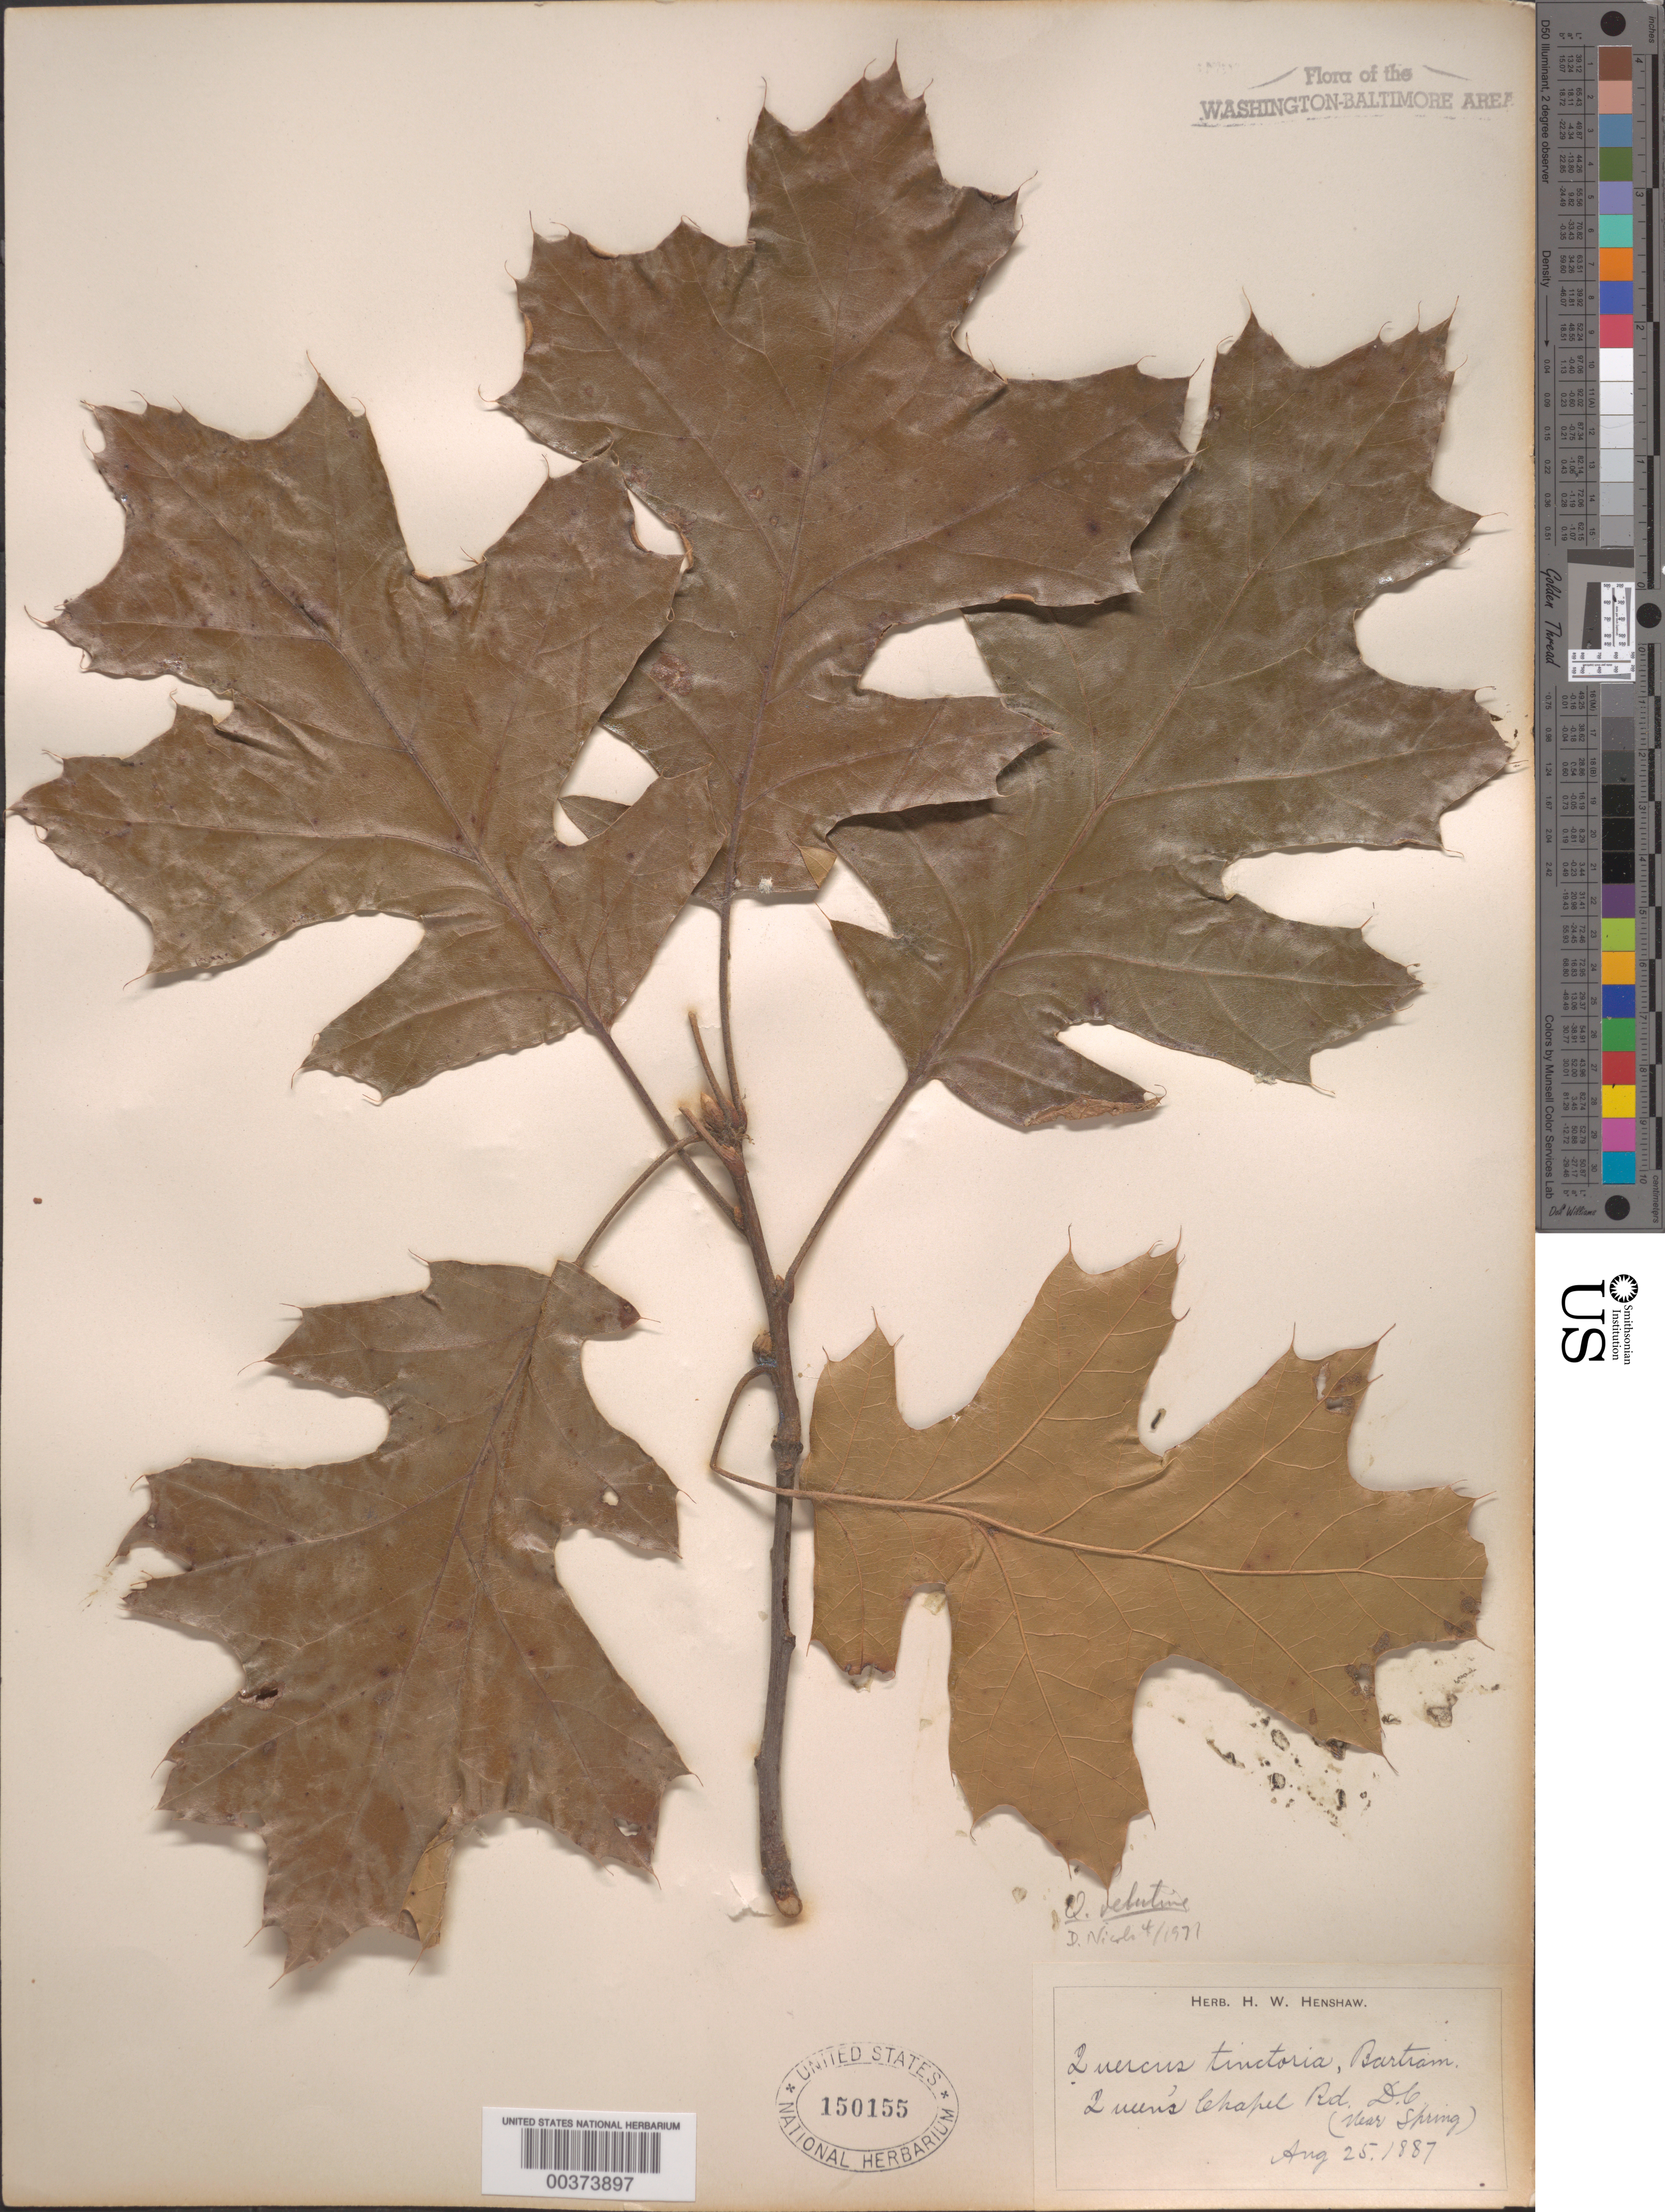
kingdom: Plantae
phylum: Tracheophyta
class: Magnoliopsida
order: Fagales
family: Fagaceae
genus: Quercus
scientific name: Quercus velutina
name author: Lam.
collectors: H. Henshaw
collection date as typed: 25 Aug 1887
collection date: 1887-08-25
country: United States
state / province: District of Columbia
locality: Queens Chapel Road, near Spring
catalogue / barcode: US 150155